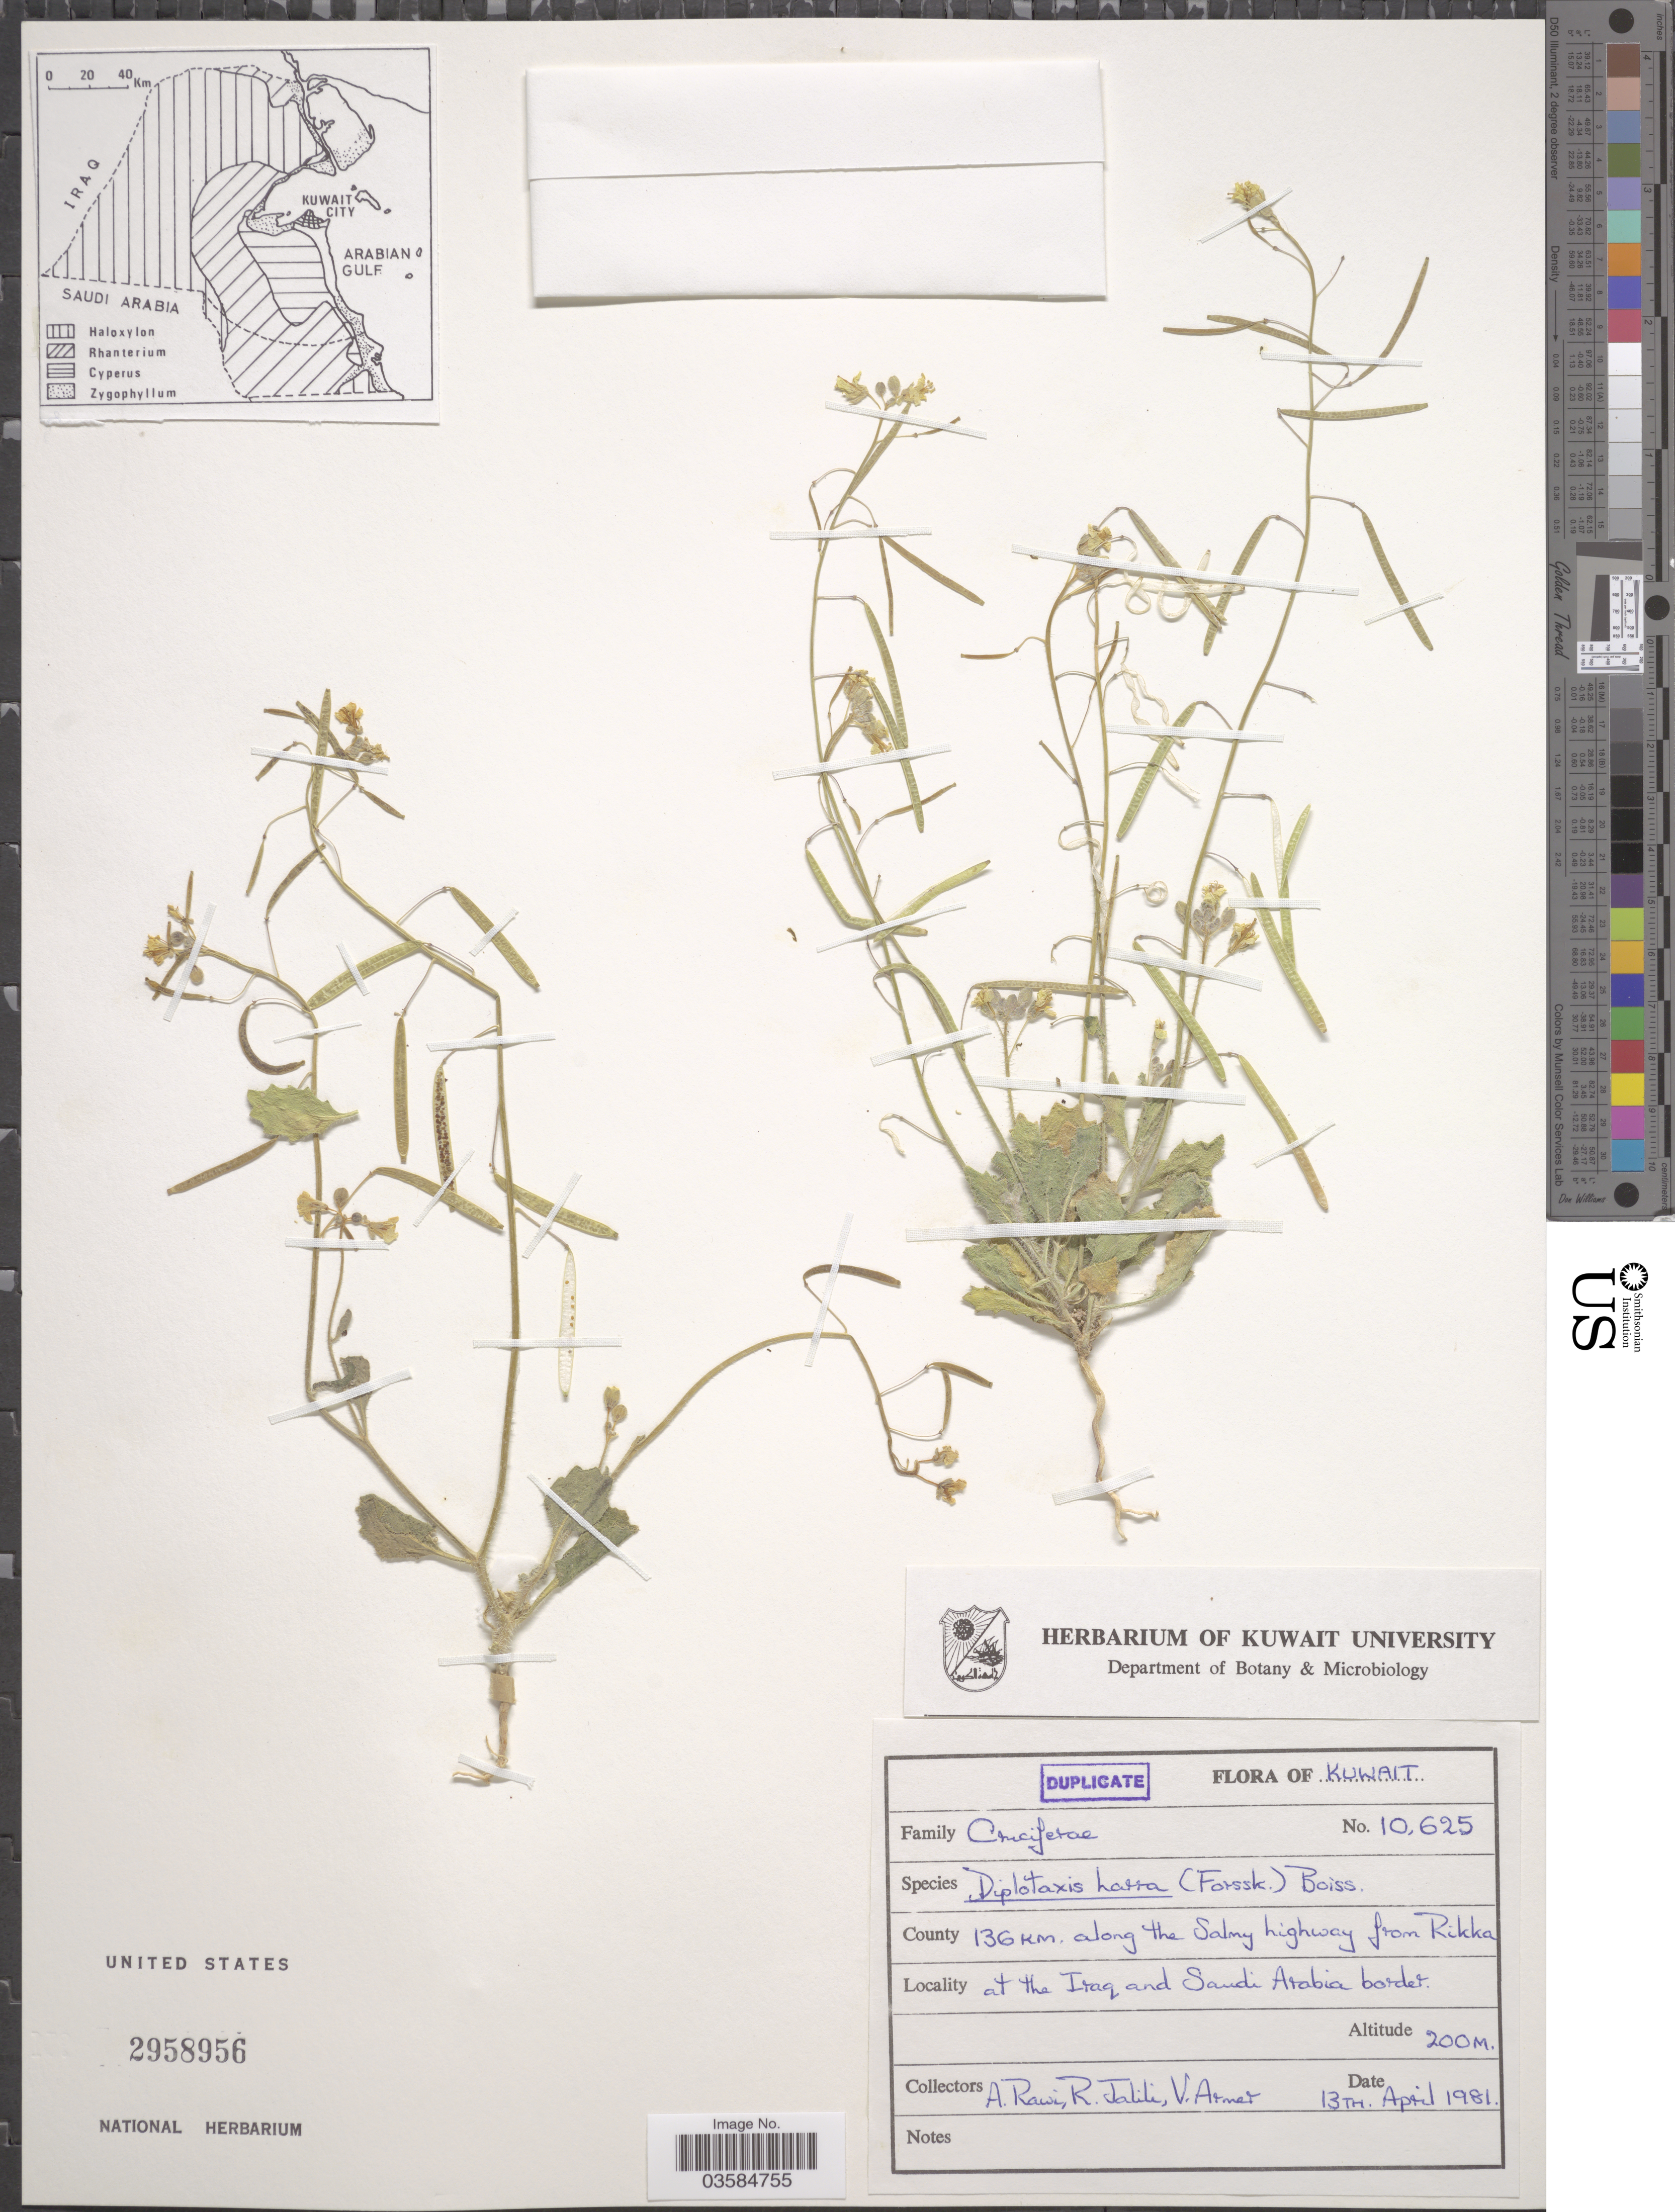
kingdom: Plantae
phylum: Tracheophyta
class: Magnoliopsida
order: Brassicales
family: Brassicaceae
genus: Diplotaxis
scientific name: Diplotaxis harra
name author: Boiss.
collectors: R. Rawi, R. Jalili & V. Armet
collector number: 10625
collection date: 1981-04-13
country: Kuwait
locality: Kuwait. 136 km. along the Salmy highway from Rikka at the Iraq and Saudi Arabia border.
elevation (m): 200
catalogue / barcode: US 2958956